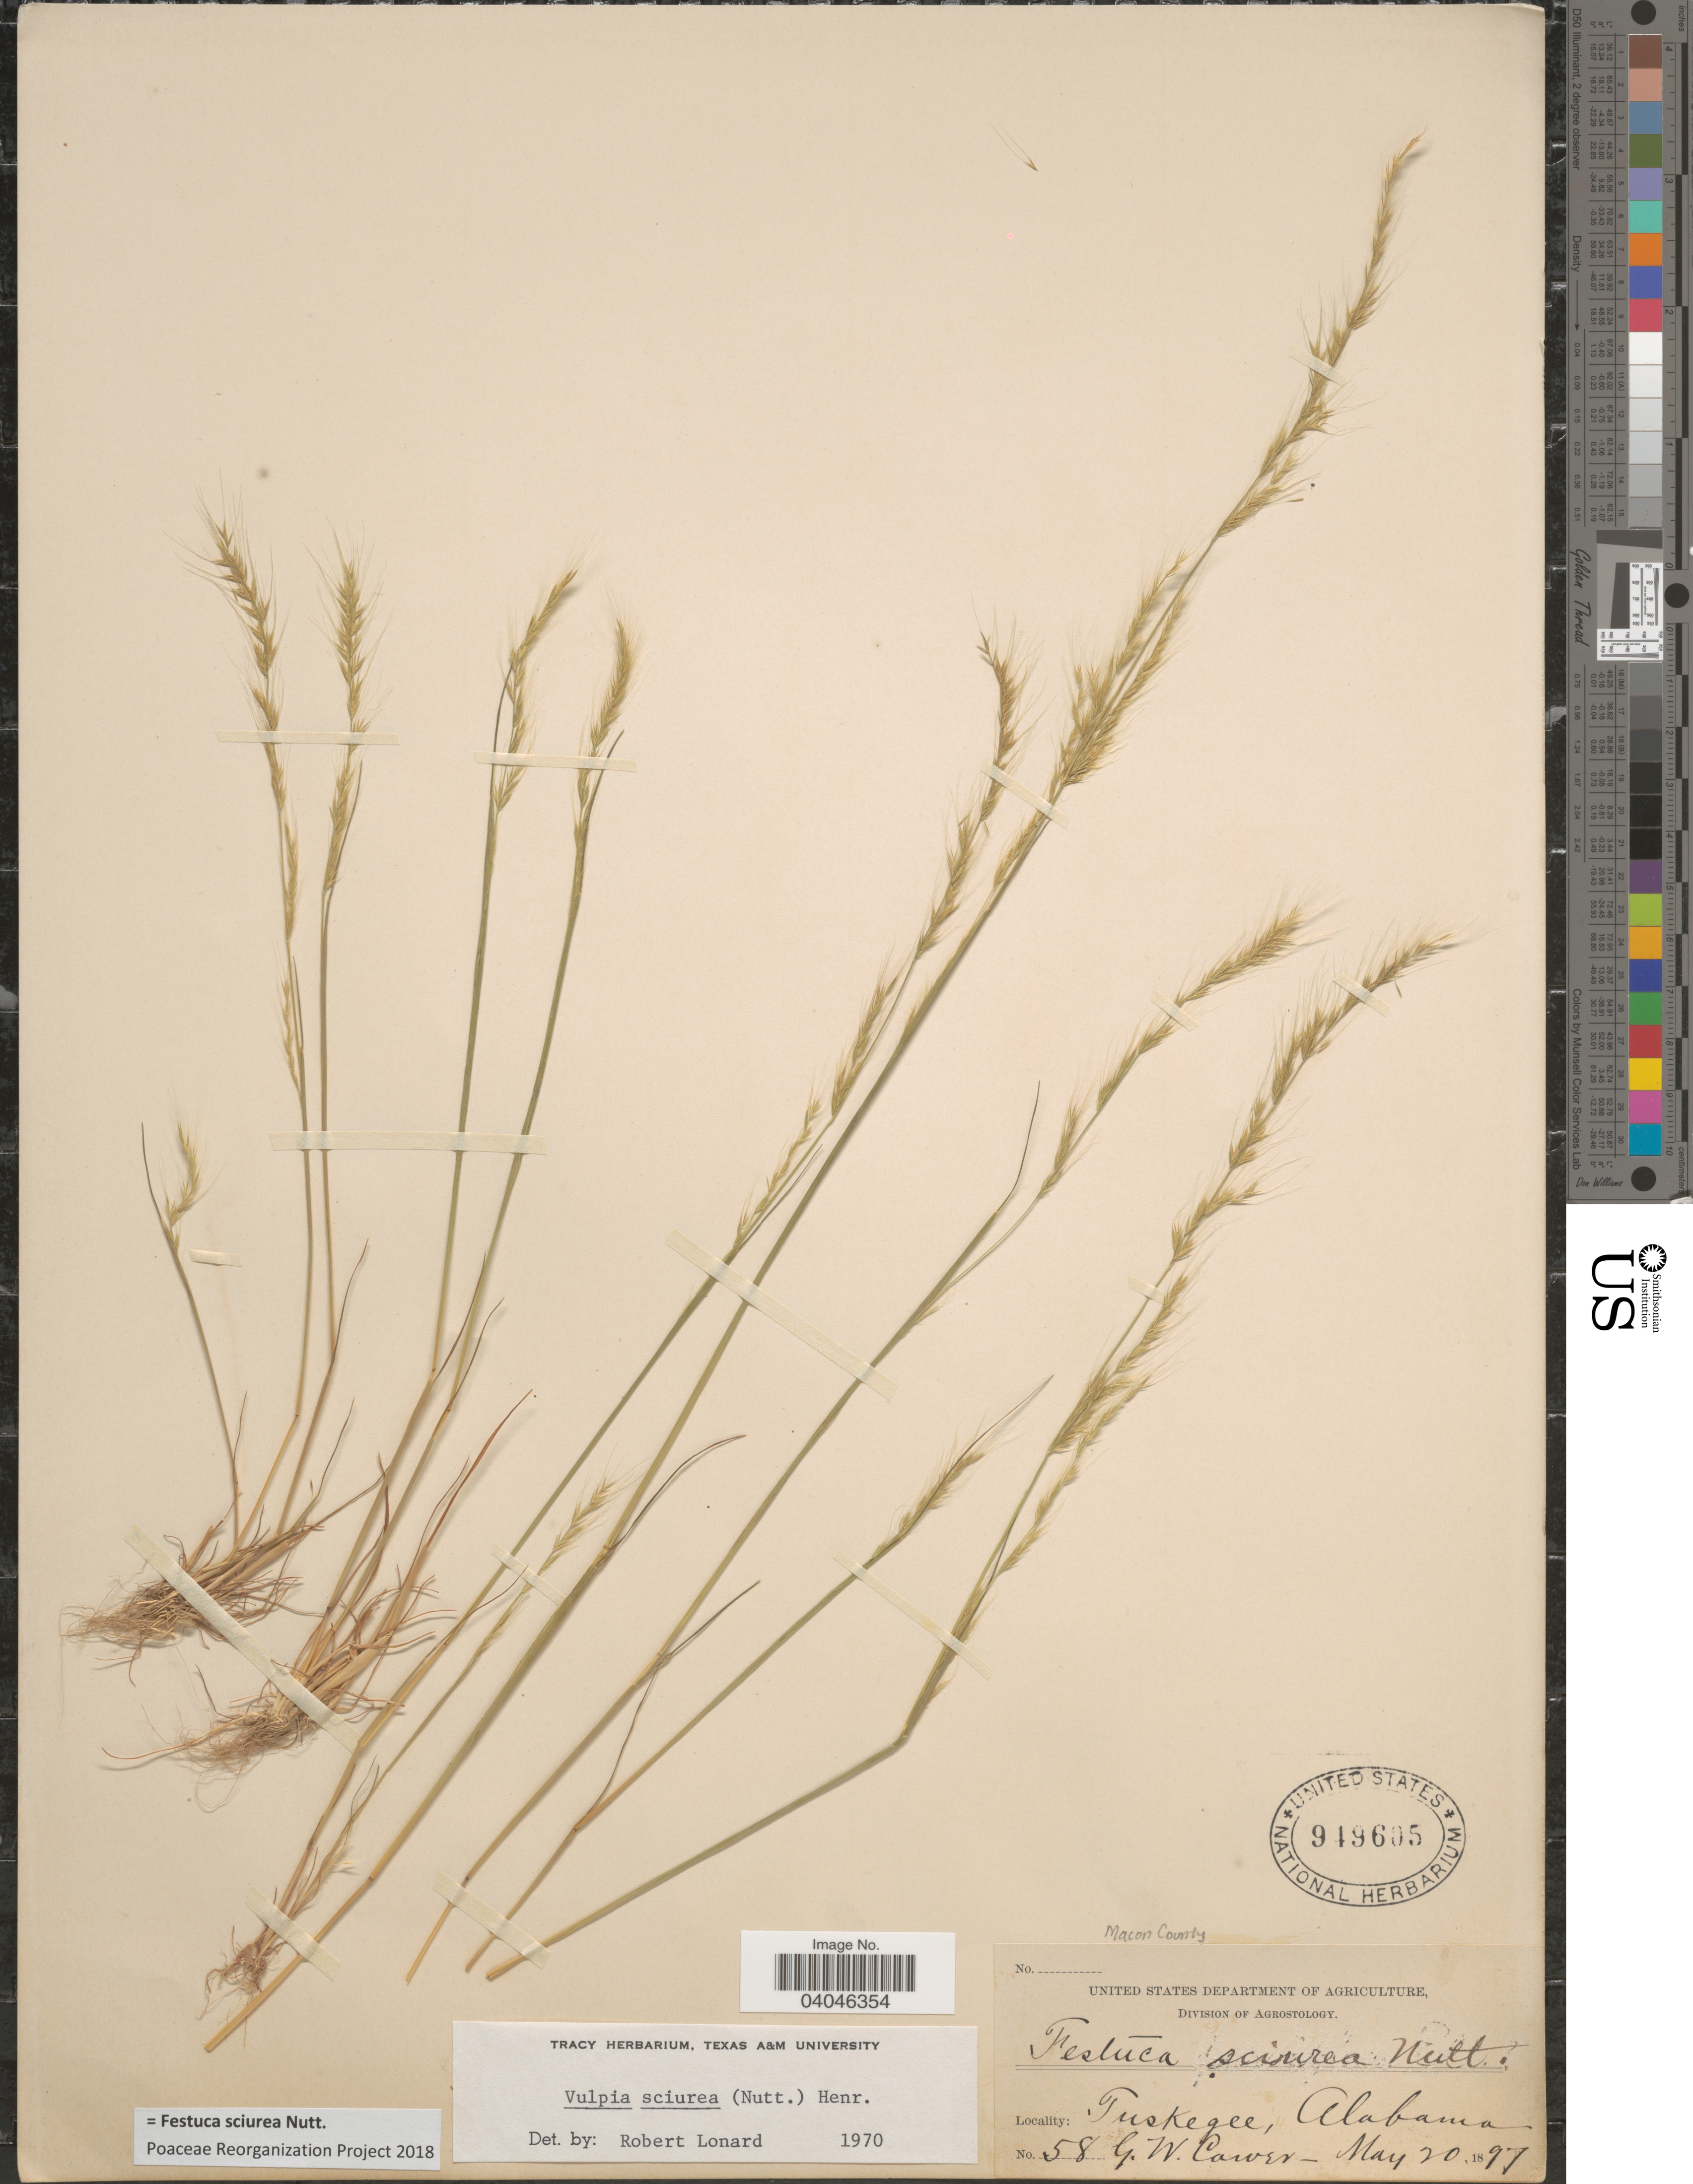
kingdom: Plantae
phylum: Tracheophyta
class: Liliopsida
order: Poales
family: Poaceae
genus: Festuca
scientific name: Festuca sciurea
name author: Nutt.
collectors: G. Carver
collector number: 58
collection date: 1897-05-20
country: United States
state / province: Alabama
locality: Macon County. Tuskegee.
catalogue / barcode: US 949605